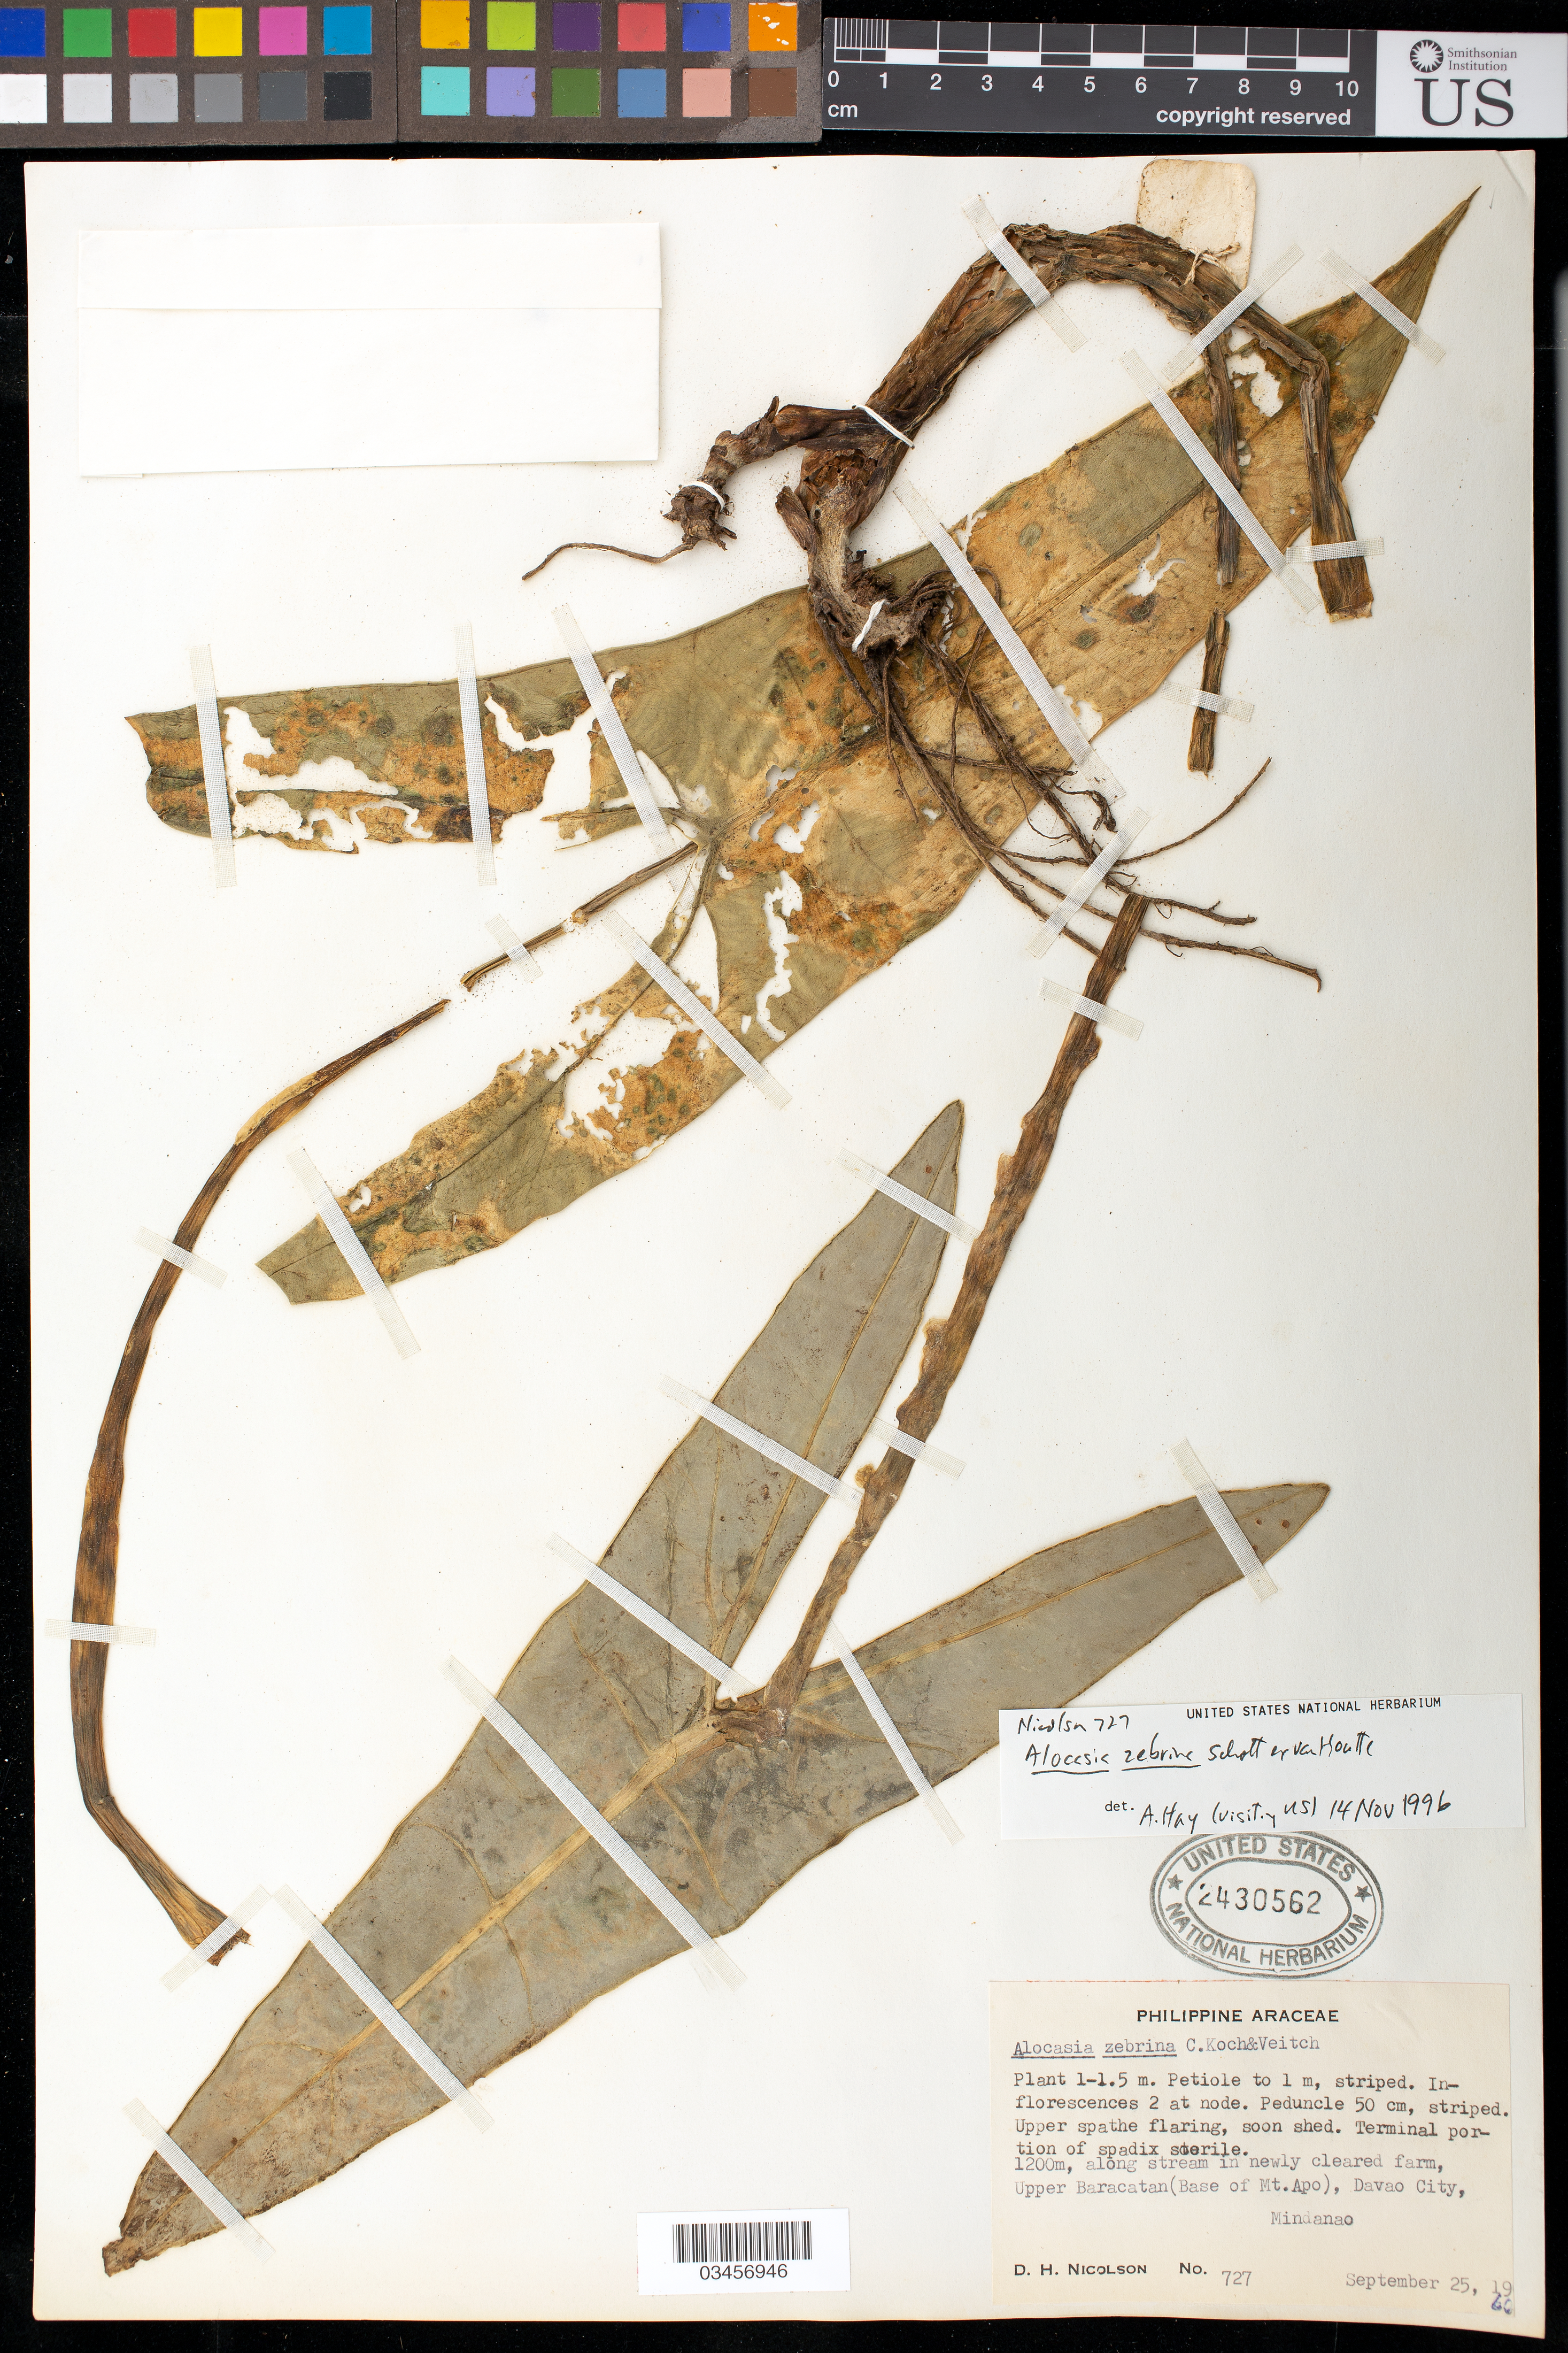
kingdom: Plantae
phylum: Tracheophyta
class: Liliopsida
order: Alismatales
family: Araceae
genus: Alocasia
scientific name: Alocasia zebrina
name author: Schott ex Van Houtte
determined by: Hay, A.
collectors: D. H. Nicolson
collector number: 727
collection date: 1960-09-25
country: Philippines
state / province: Davao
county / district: Davao del Sur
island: Mindanao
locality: Davao City, Upper Baracatan (base of Mt. Apo)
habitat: Along stream in newly cleared farm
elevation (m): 1200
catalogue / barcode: US 2430562